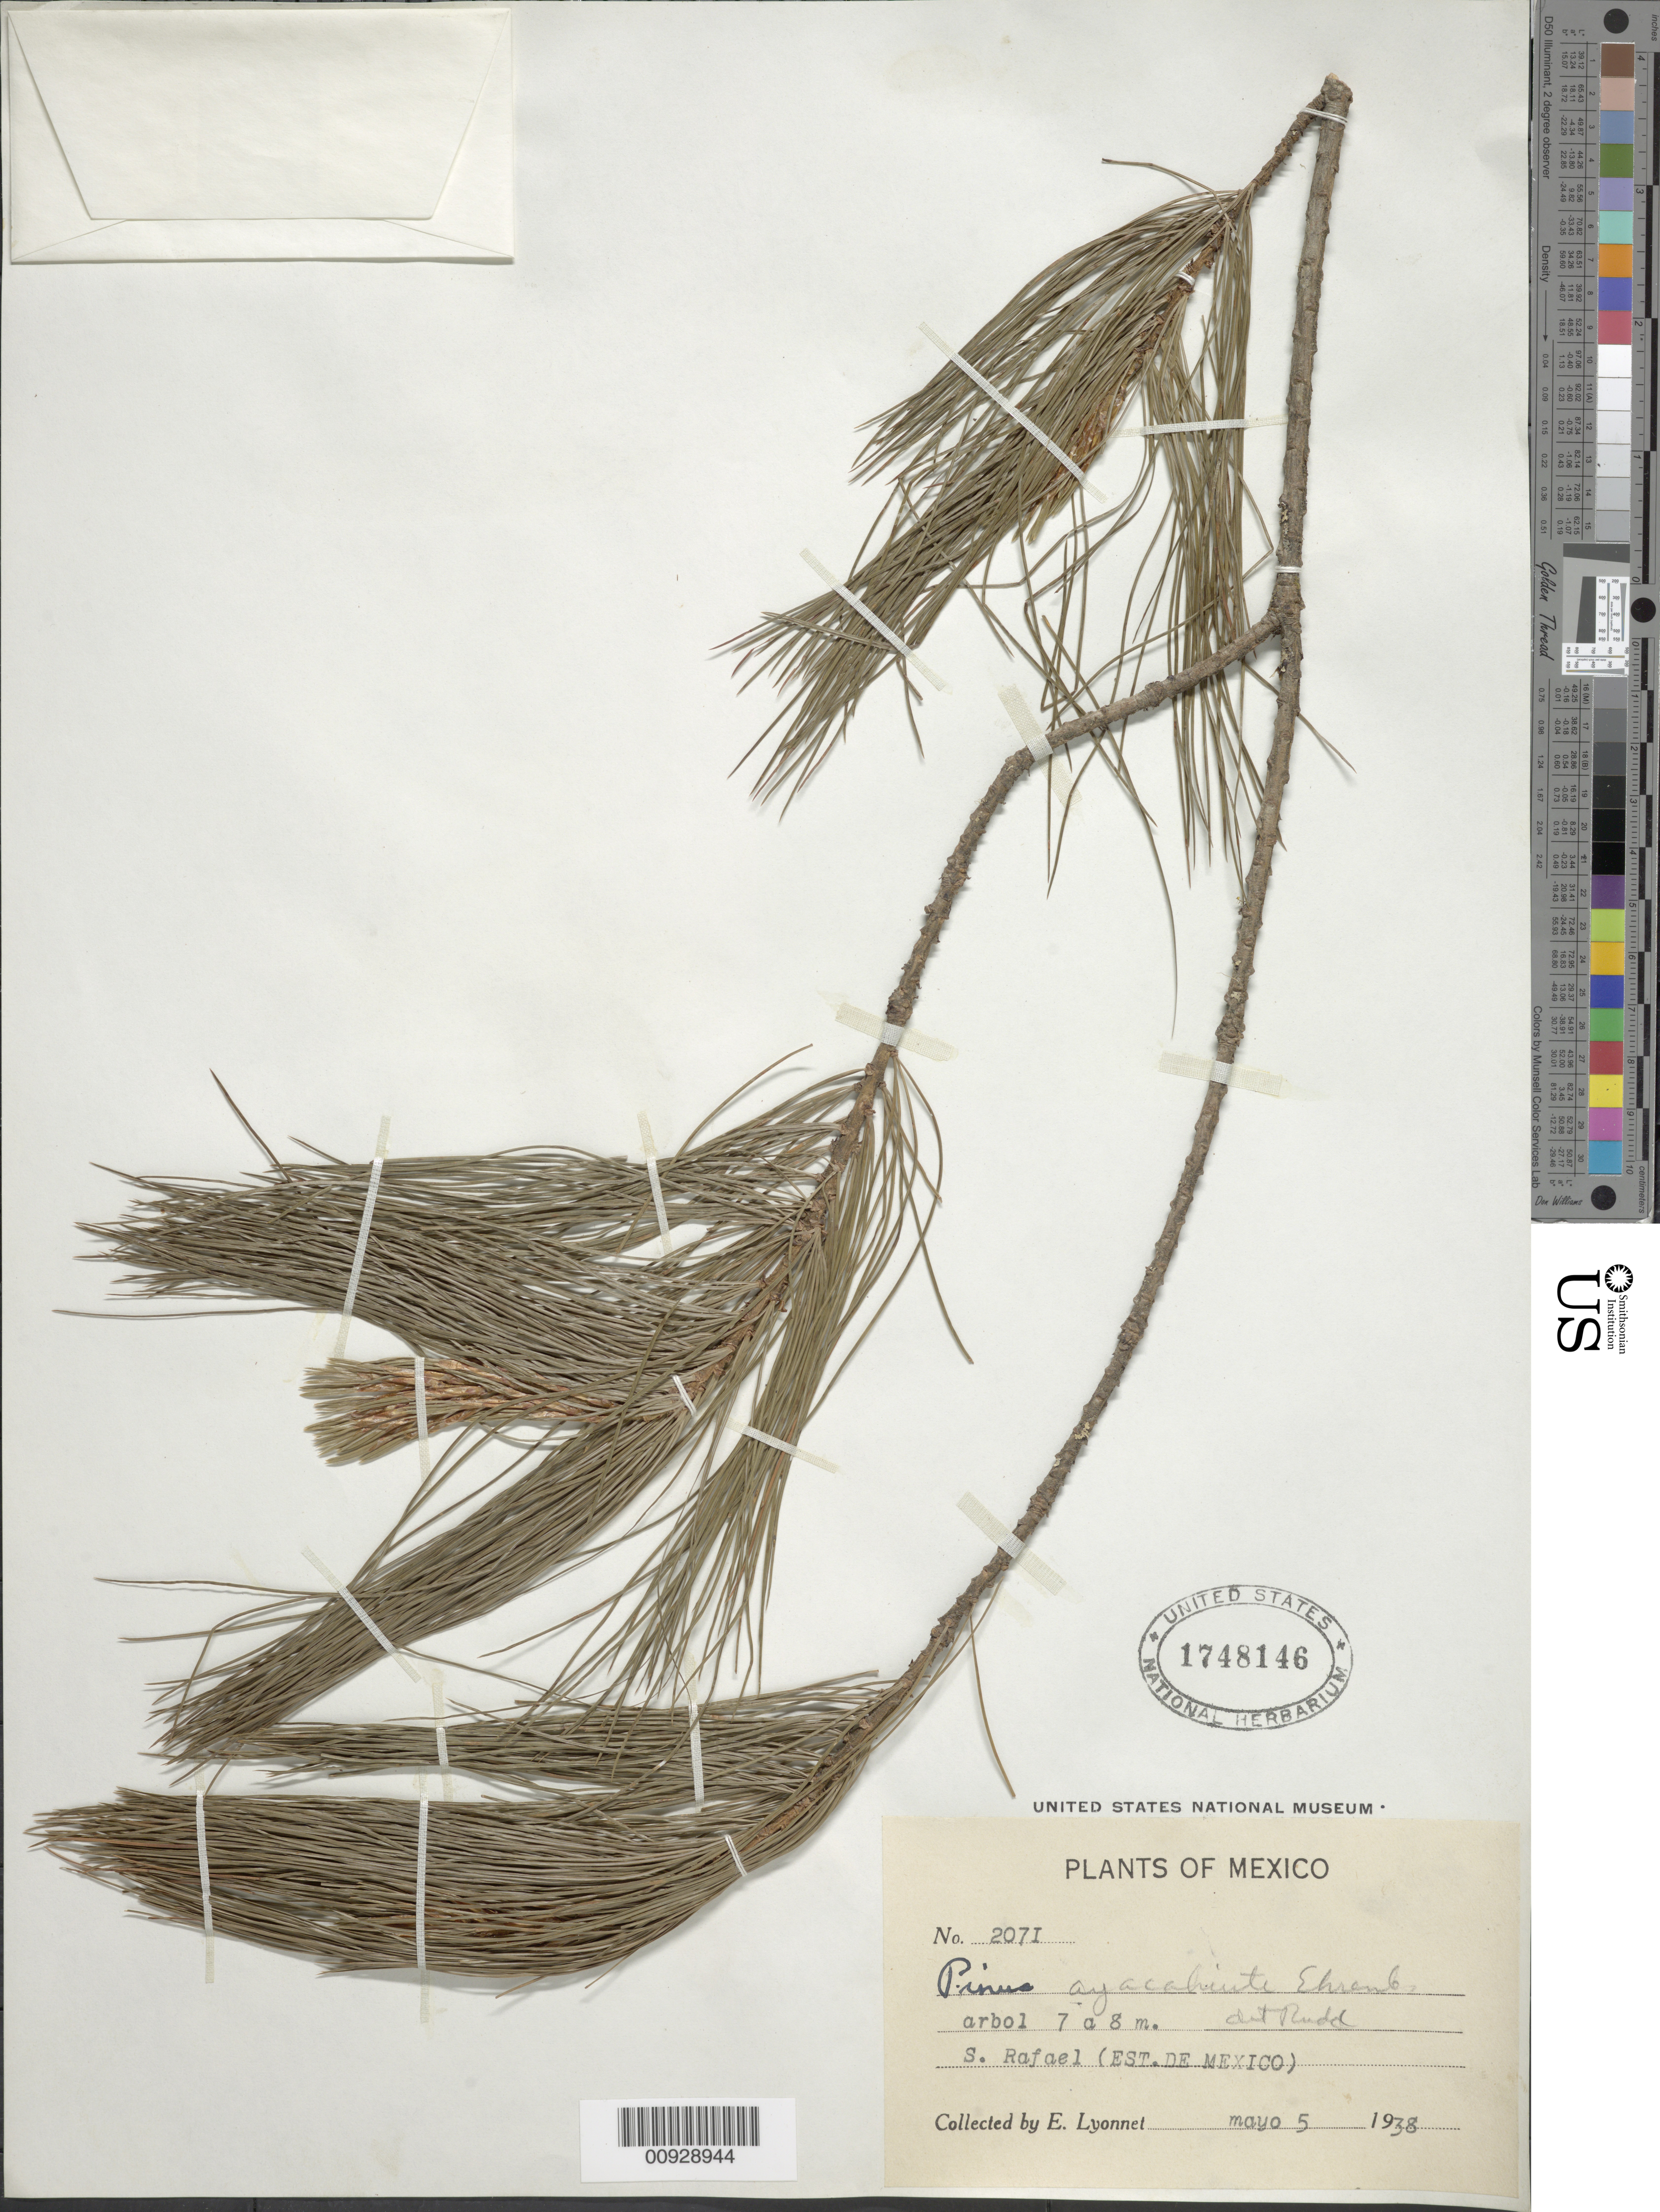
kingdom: Plantae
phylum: Tracheophyta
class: Pinopsida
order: Pinales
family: Pinaceae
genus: Pinus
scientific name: Pinus ayacahuite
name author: Ehrenb. ex Schltdl.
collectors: Bro. E. Lyonnet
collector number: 2071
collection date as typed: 05 May 1938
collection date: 1938-05-05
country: Mexico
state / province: México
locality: S. Rafael.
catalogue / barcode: US 1748146